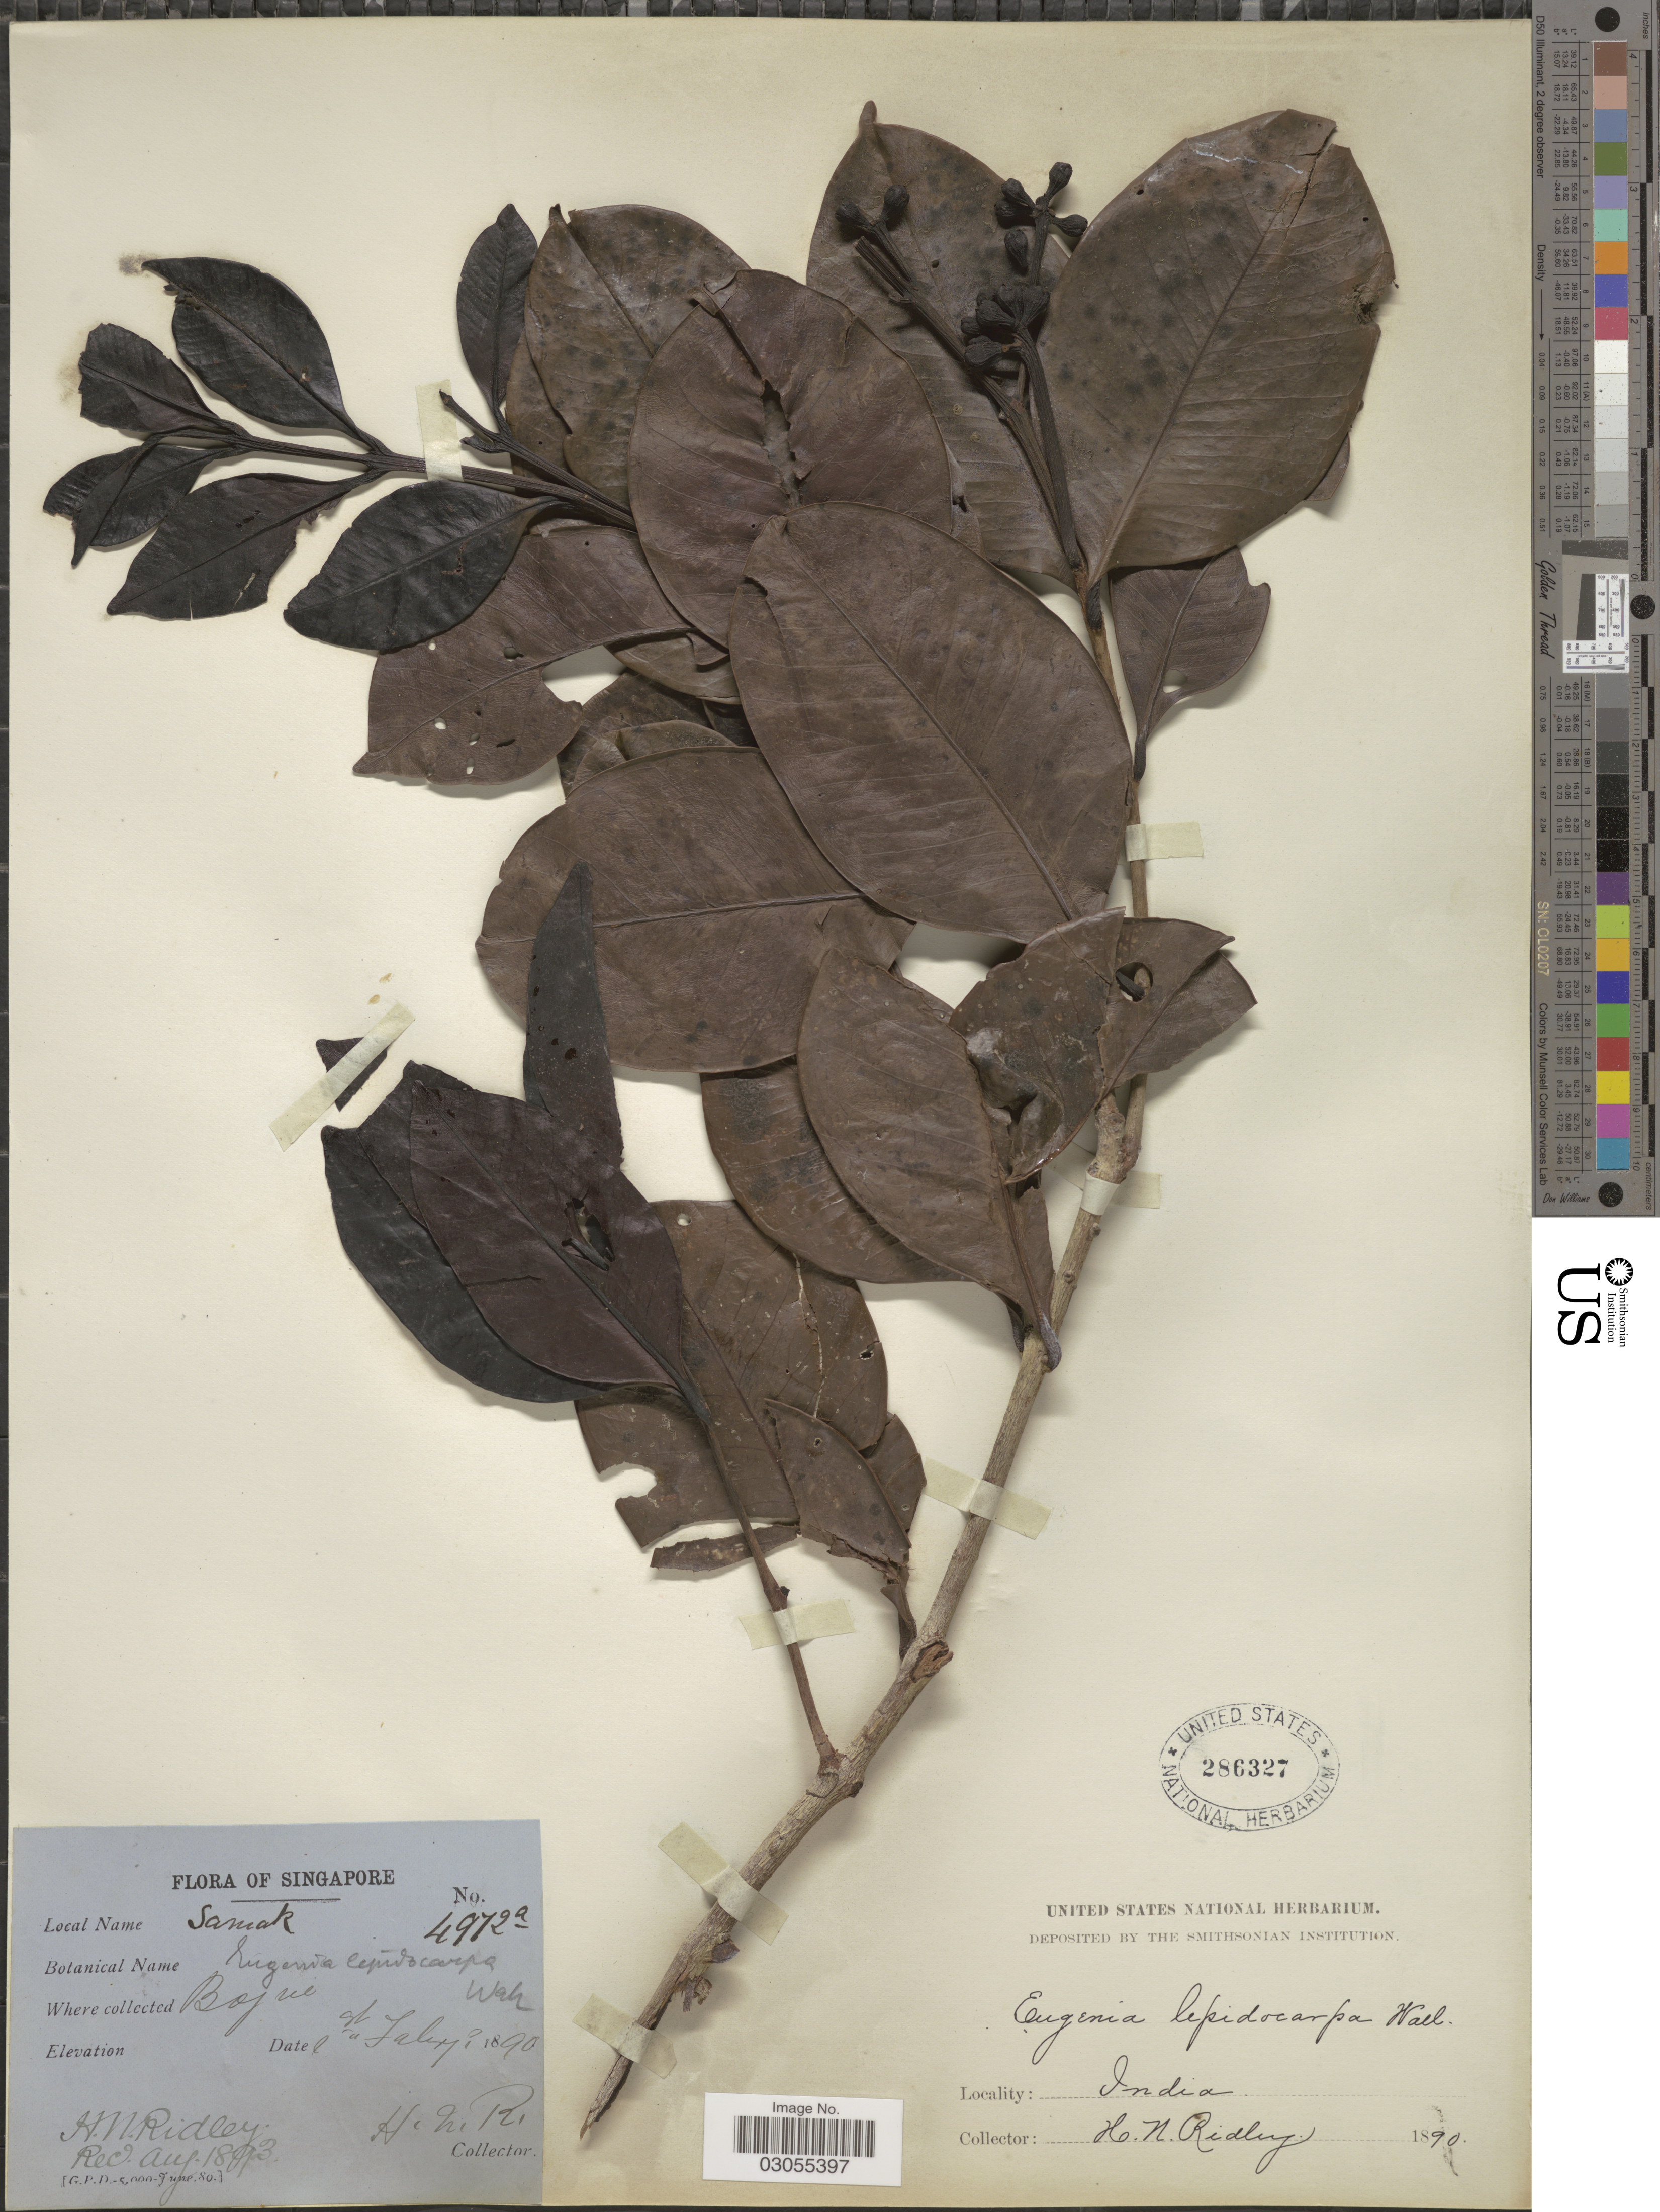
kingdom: Plantae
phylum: Tracheophyta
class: Magnoliopsida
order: Myrtales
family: Myrtaceae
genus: Syzygium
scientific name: Syzygium urceolatum subsp. palembanicum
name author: (Miq.) P.S. Ashton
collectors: H. N. Ridley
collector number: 4972a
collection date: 1890-07-02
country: Singapore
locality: Bojue [interpreted]. Singapore. India.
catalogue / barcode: US 286327